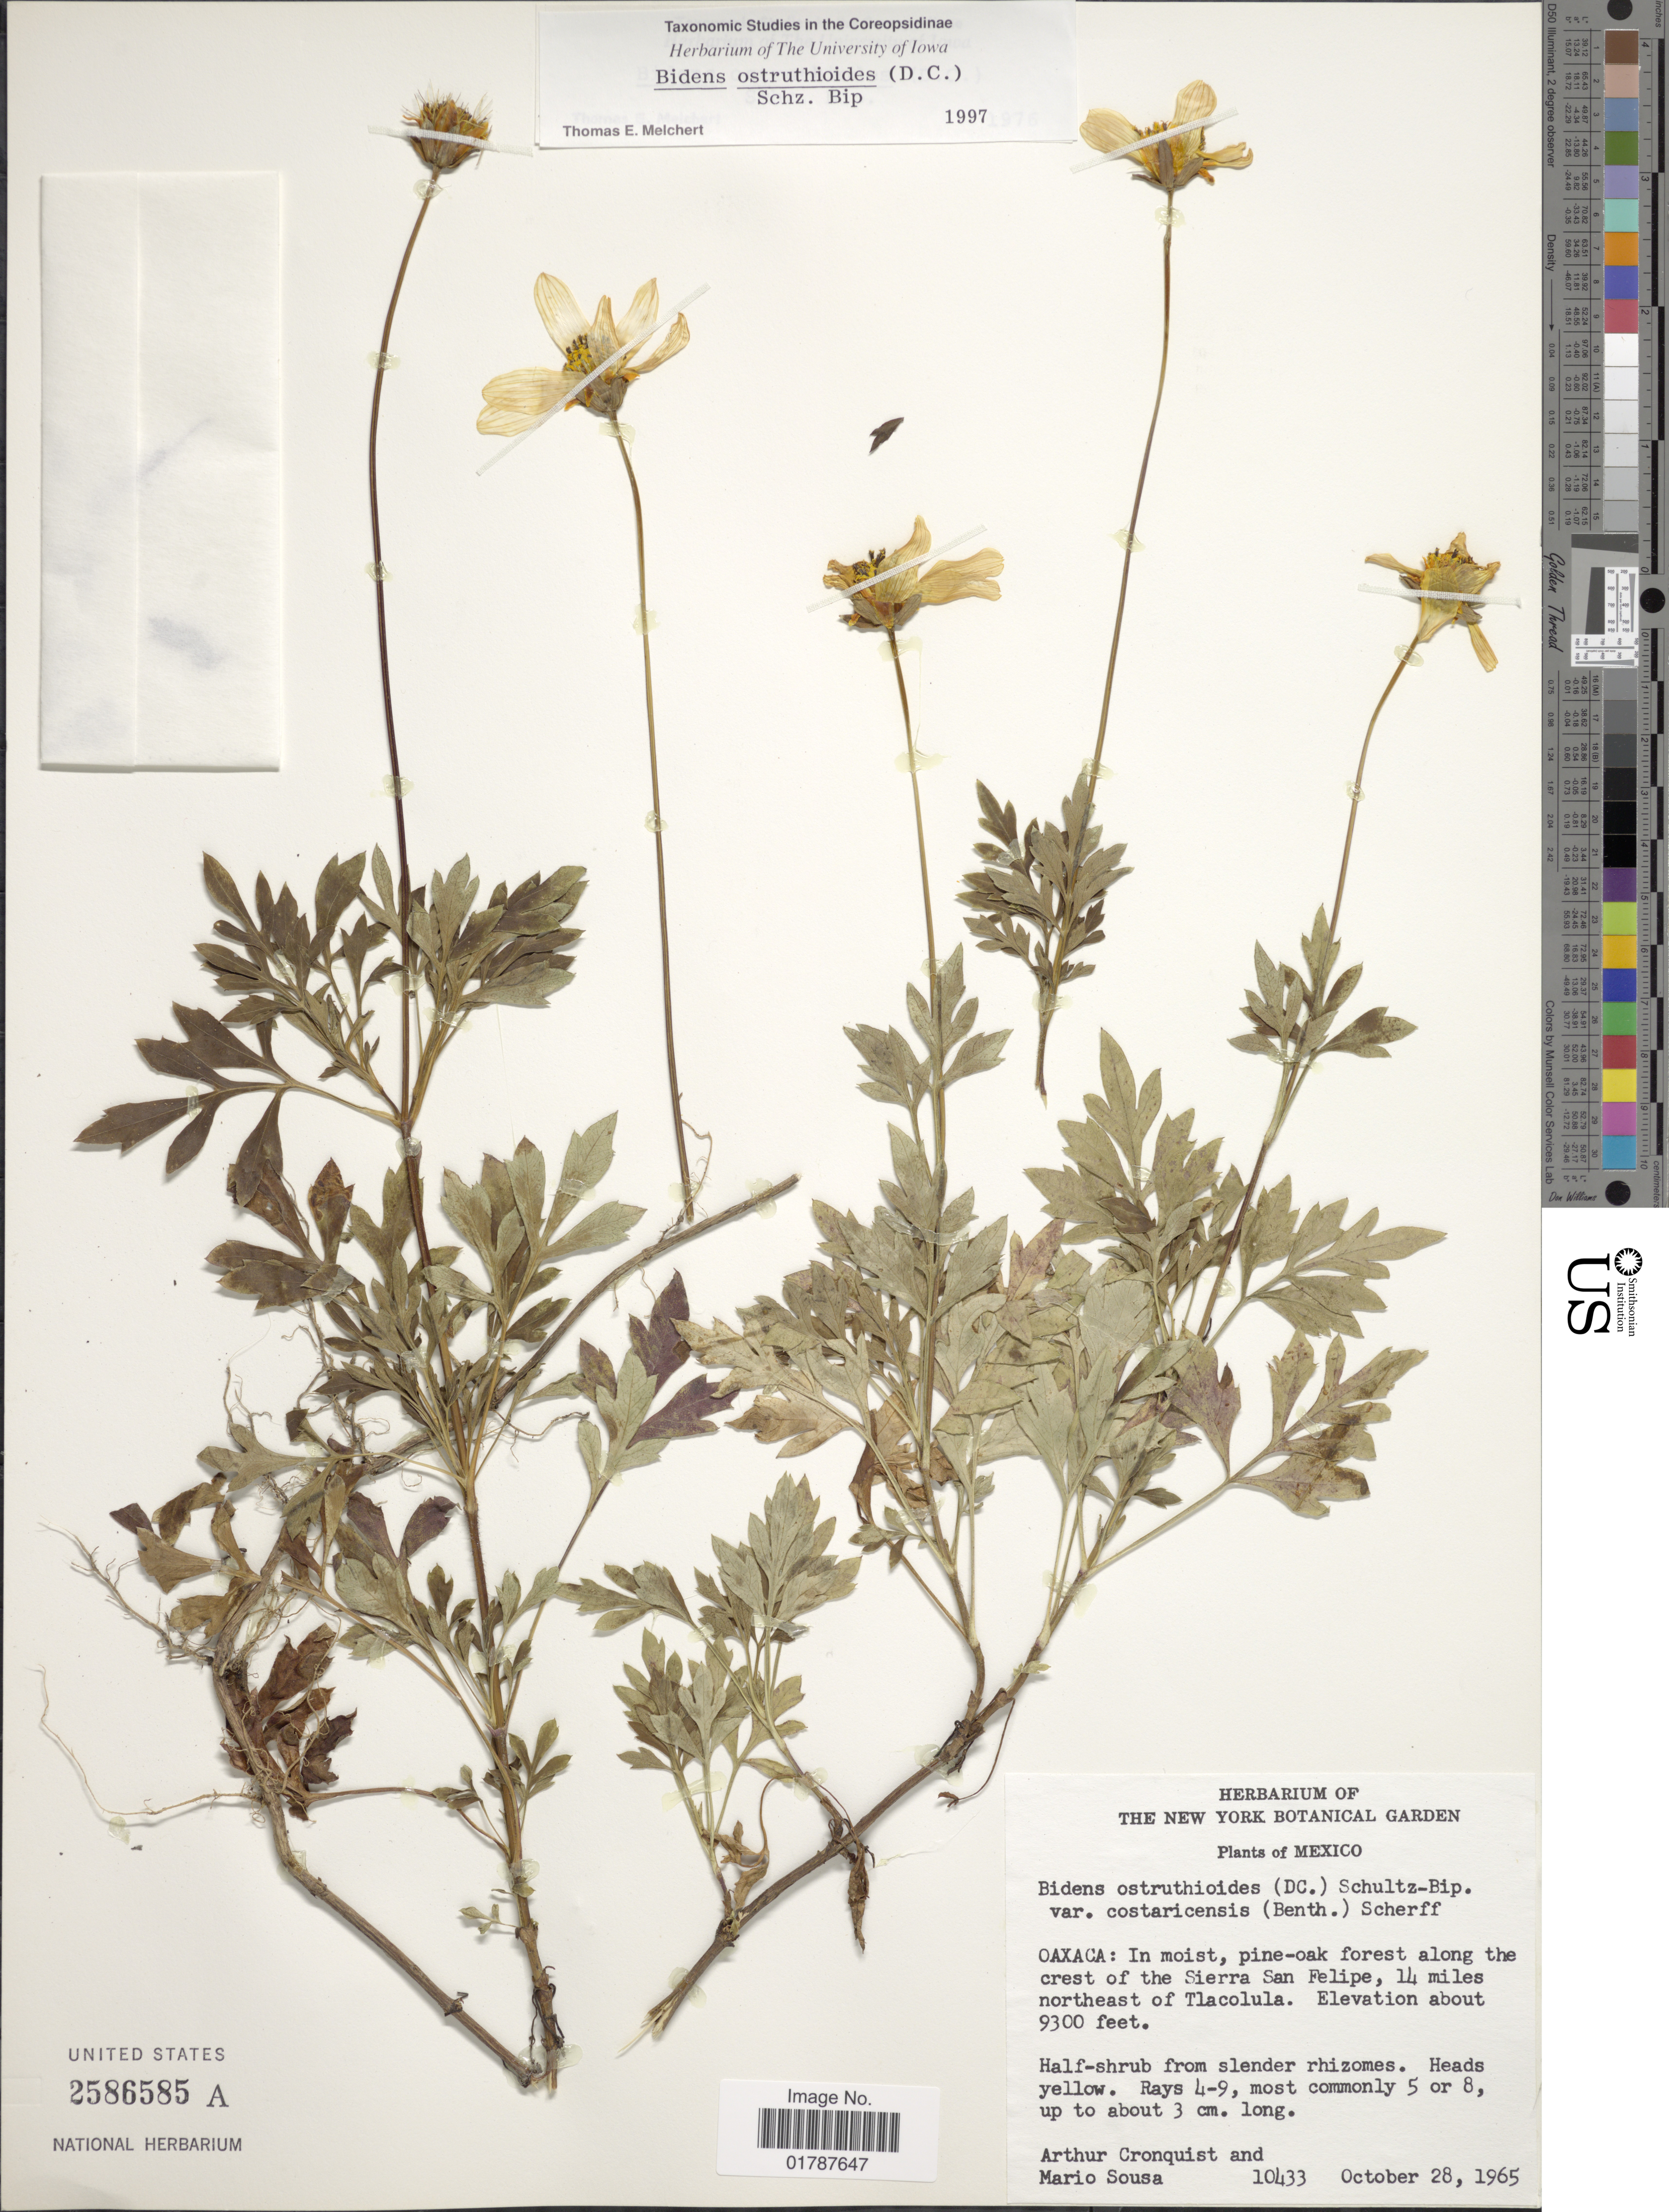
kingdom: Plantae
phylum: Tracheophyta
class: Magnoliopsida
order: Asterales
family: Asteraceae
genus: Bidens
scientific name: Bidens ostruthioides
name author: (DC.) Sch. Bip.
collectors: A. J. Cronquist & M. Sousa S.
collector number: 10433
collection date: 1965-10-28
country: Mexico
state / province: Oaxaca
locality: Oaxaca: In moist, pine-oak forest along the crest of the Sierra San Felipe, 14 miles northeast of Tlacolula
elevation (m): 2835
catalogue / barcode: US 2586585A